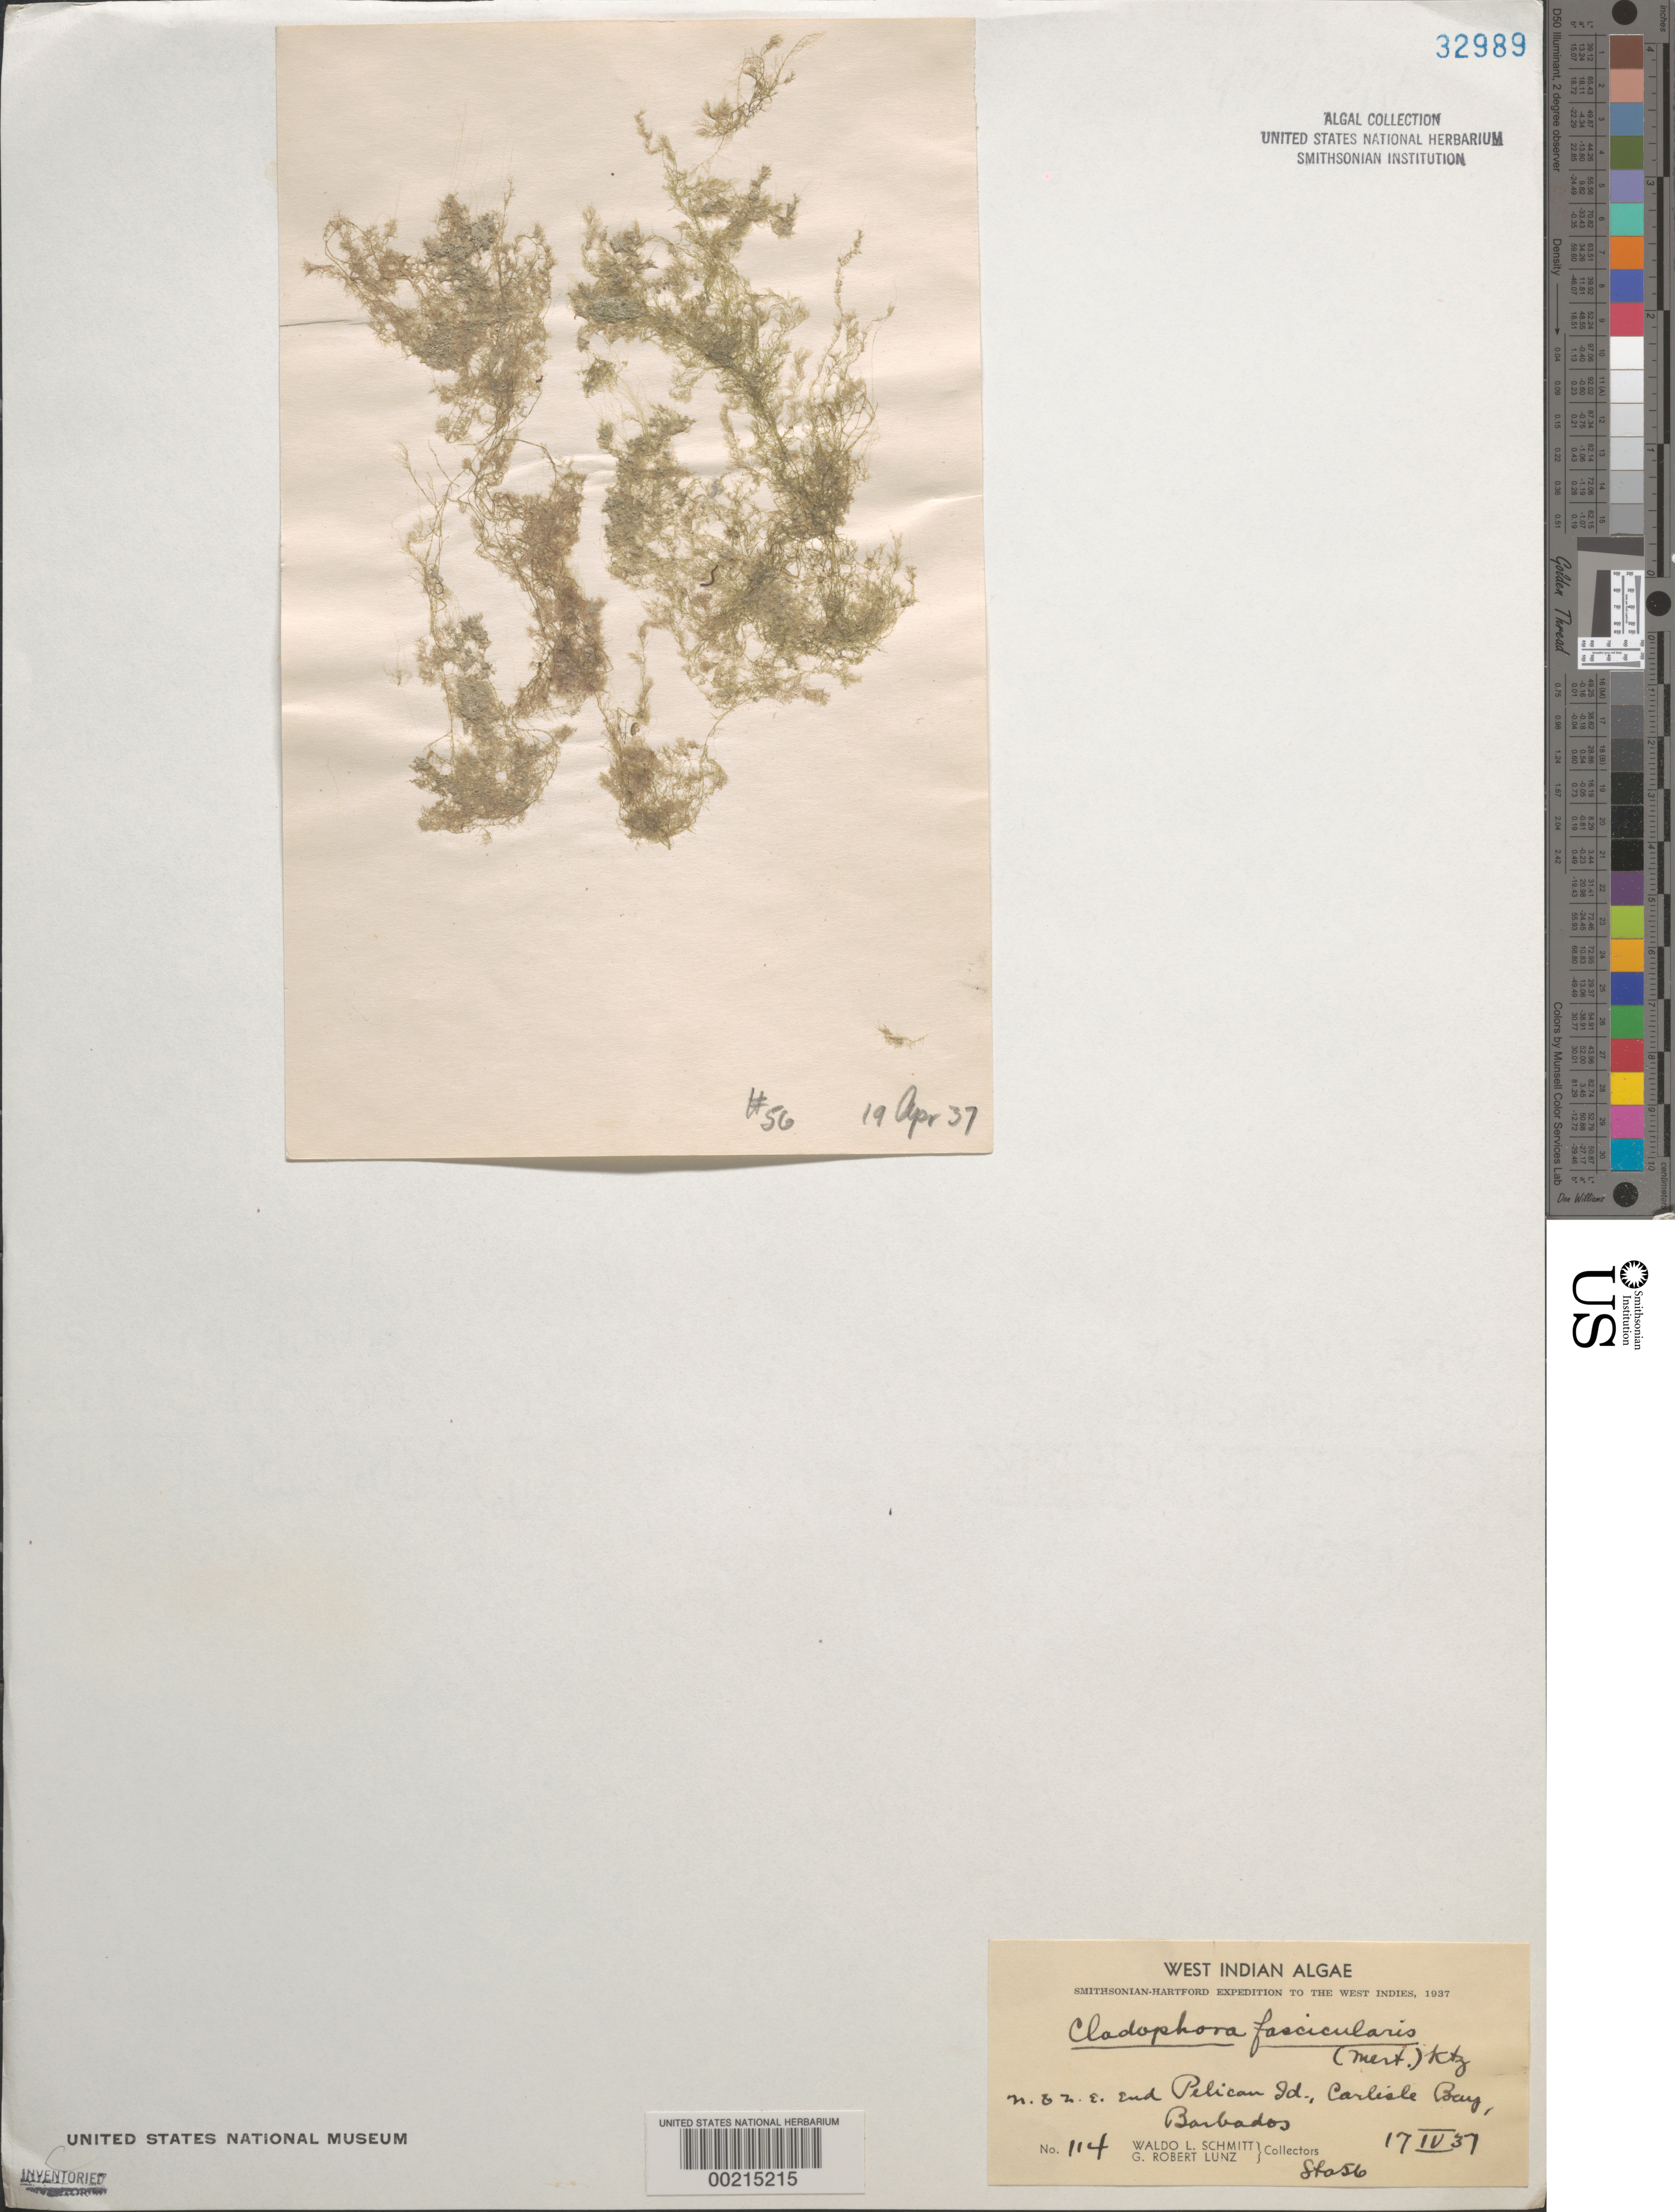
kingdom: Plantae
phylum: Chlorophyta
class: Ulvophyceae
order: Bryopsidales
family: Caulerpaceae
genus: Caulerpa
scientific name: Caulerpa chemnitzia var. vanbossae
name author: (Setch. & N.L. Gardner) Fern.-Garcia & Riosm.-Rod.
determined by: Algae name updating Project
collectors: W. L. Schmitt & G. Lunz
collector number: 114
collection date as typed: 17 Apr 1937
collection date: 1937-04-17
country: Barbados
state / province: Saint Michael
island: Pelican Island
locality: Carlisle Bay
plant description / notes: Smithsonian-Hartford Expedition to the West Indies, 1937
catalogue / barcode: US 32989